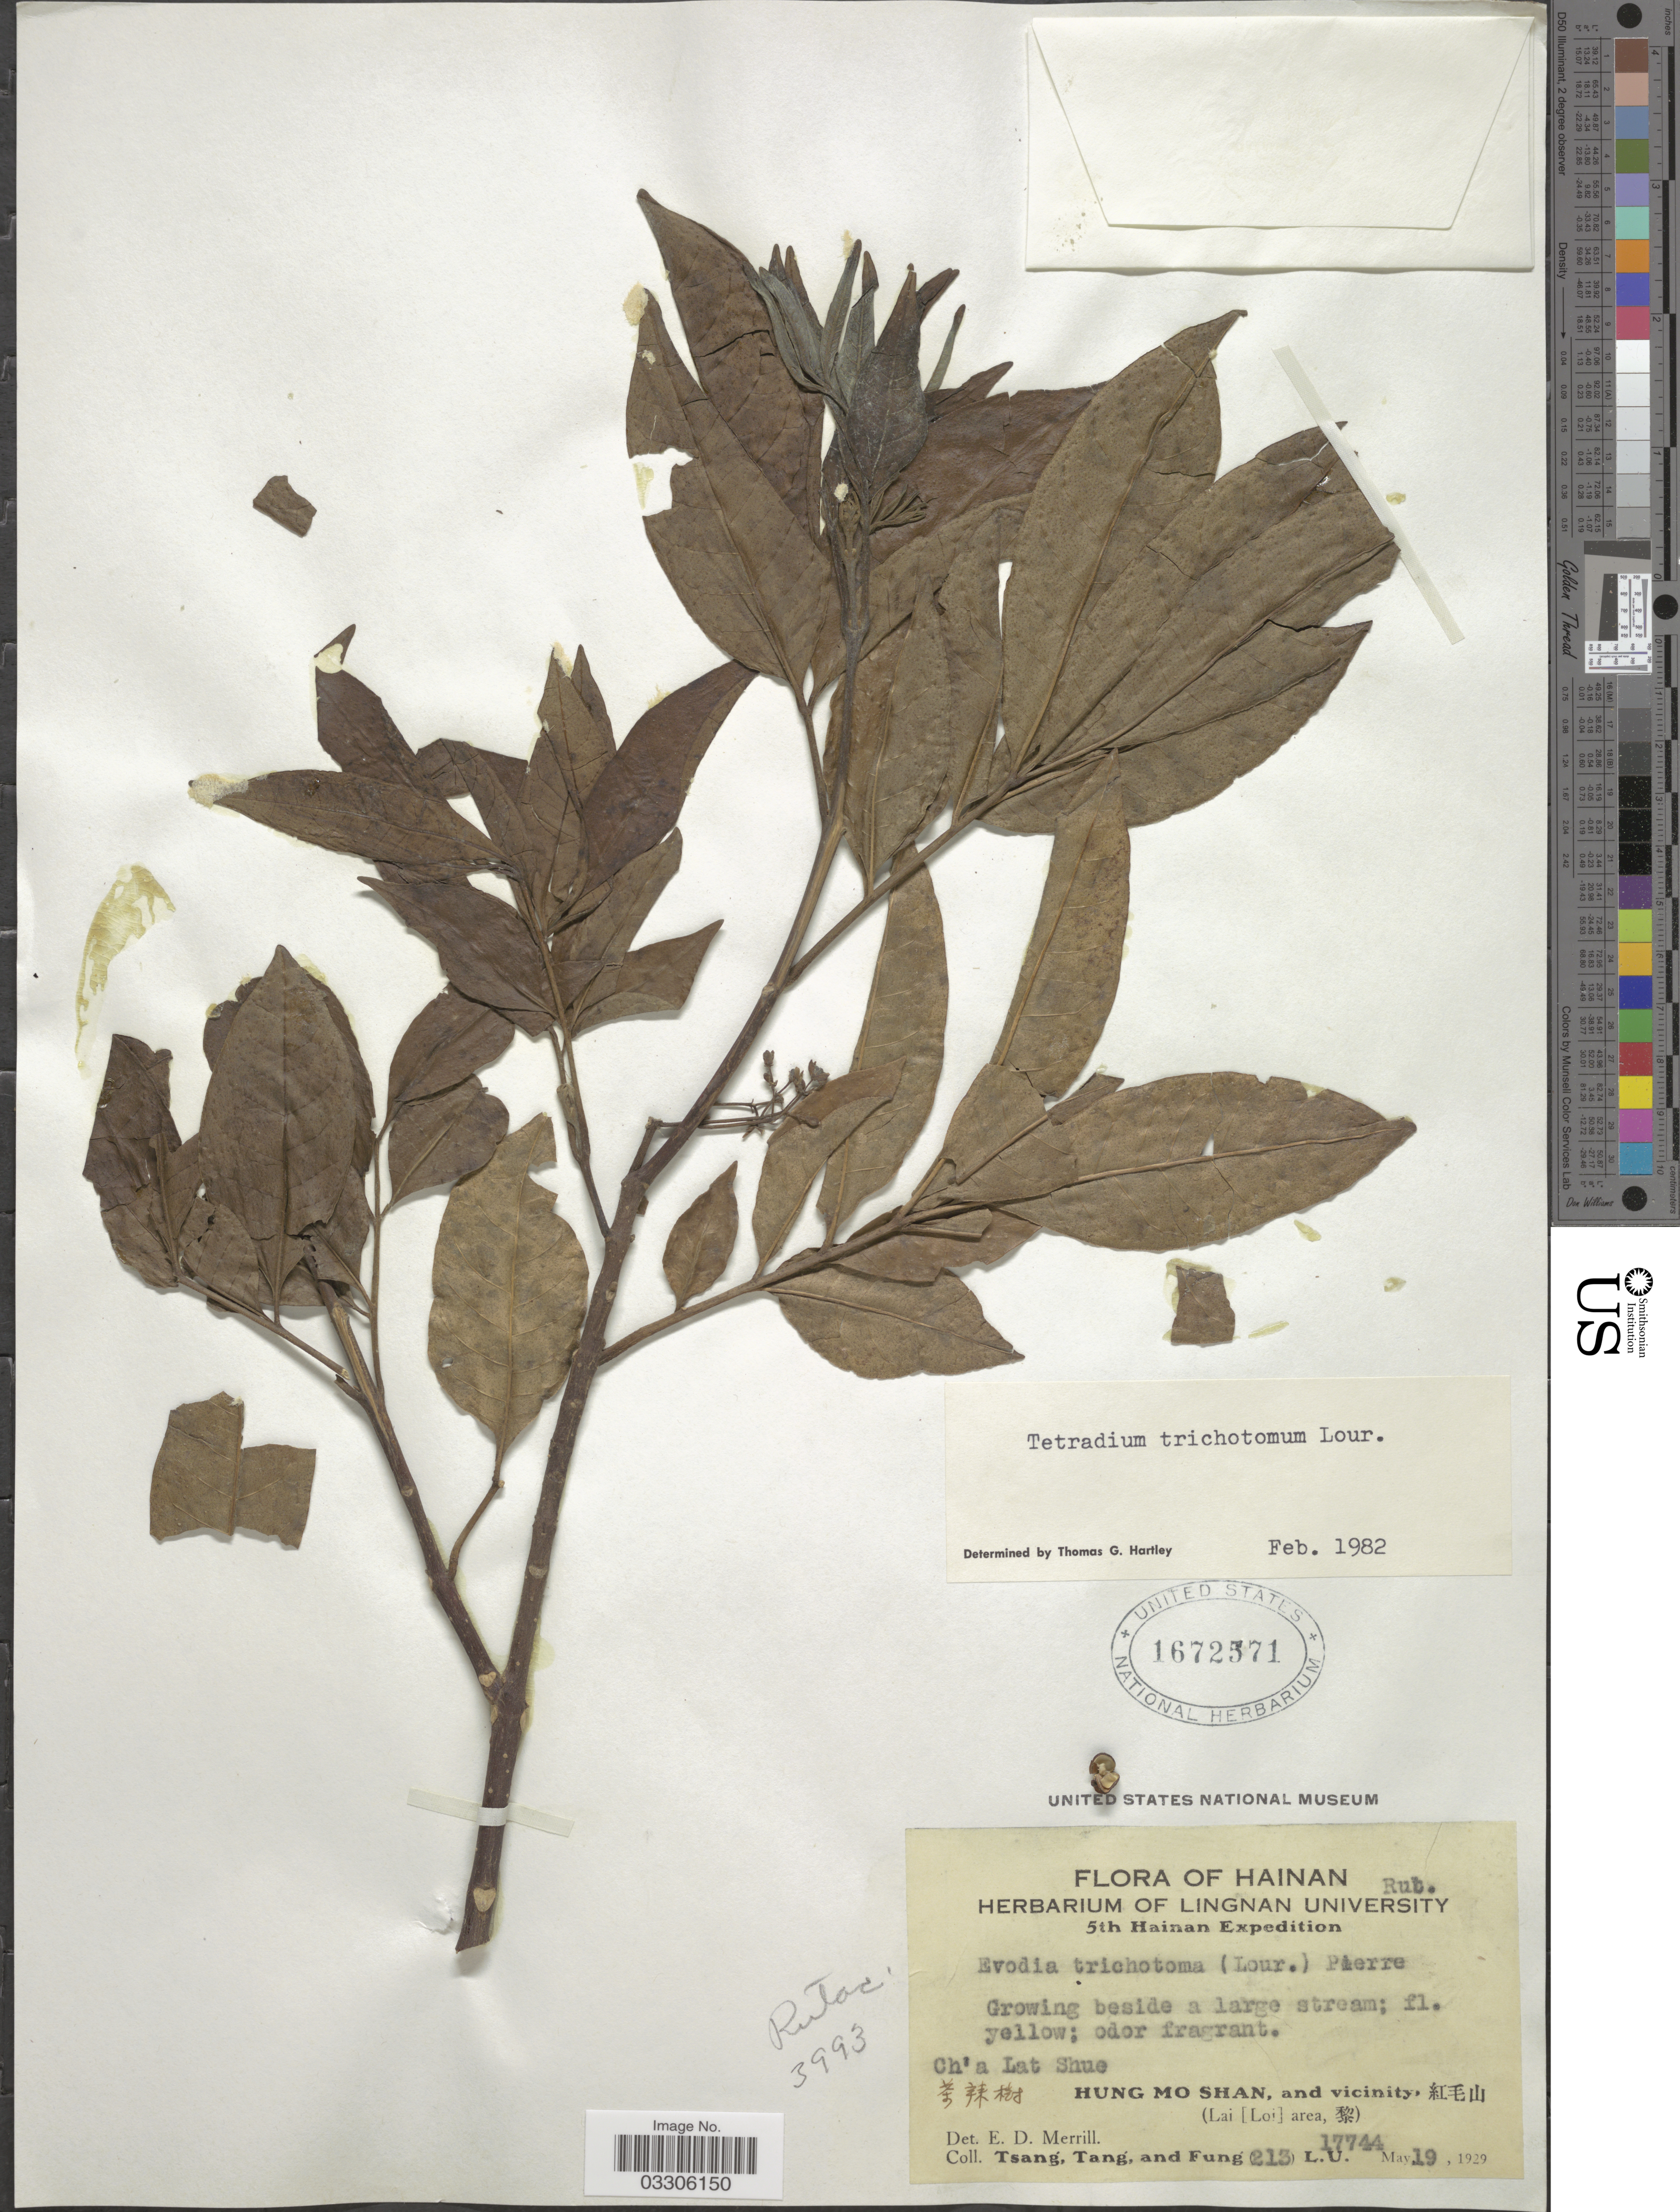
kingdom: Plantae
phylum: Tracheophyta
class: Magnoliopsida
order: Sapindales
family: Rutaceae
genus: Tetradium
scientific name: Tetradium trichotomum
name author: Lour.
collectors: -. T'sang, -- Tang & Fung, --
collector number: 213L.U.17744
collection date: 1929-05-19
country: China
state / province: Hainan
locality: Ch'a Lat Shue. X. Hung Mo Shan, and vicinity, X. (Lai [Loi] area, X).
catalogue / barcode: US 1672571